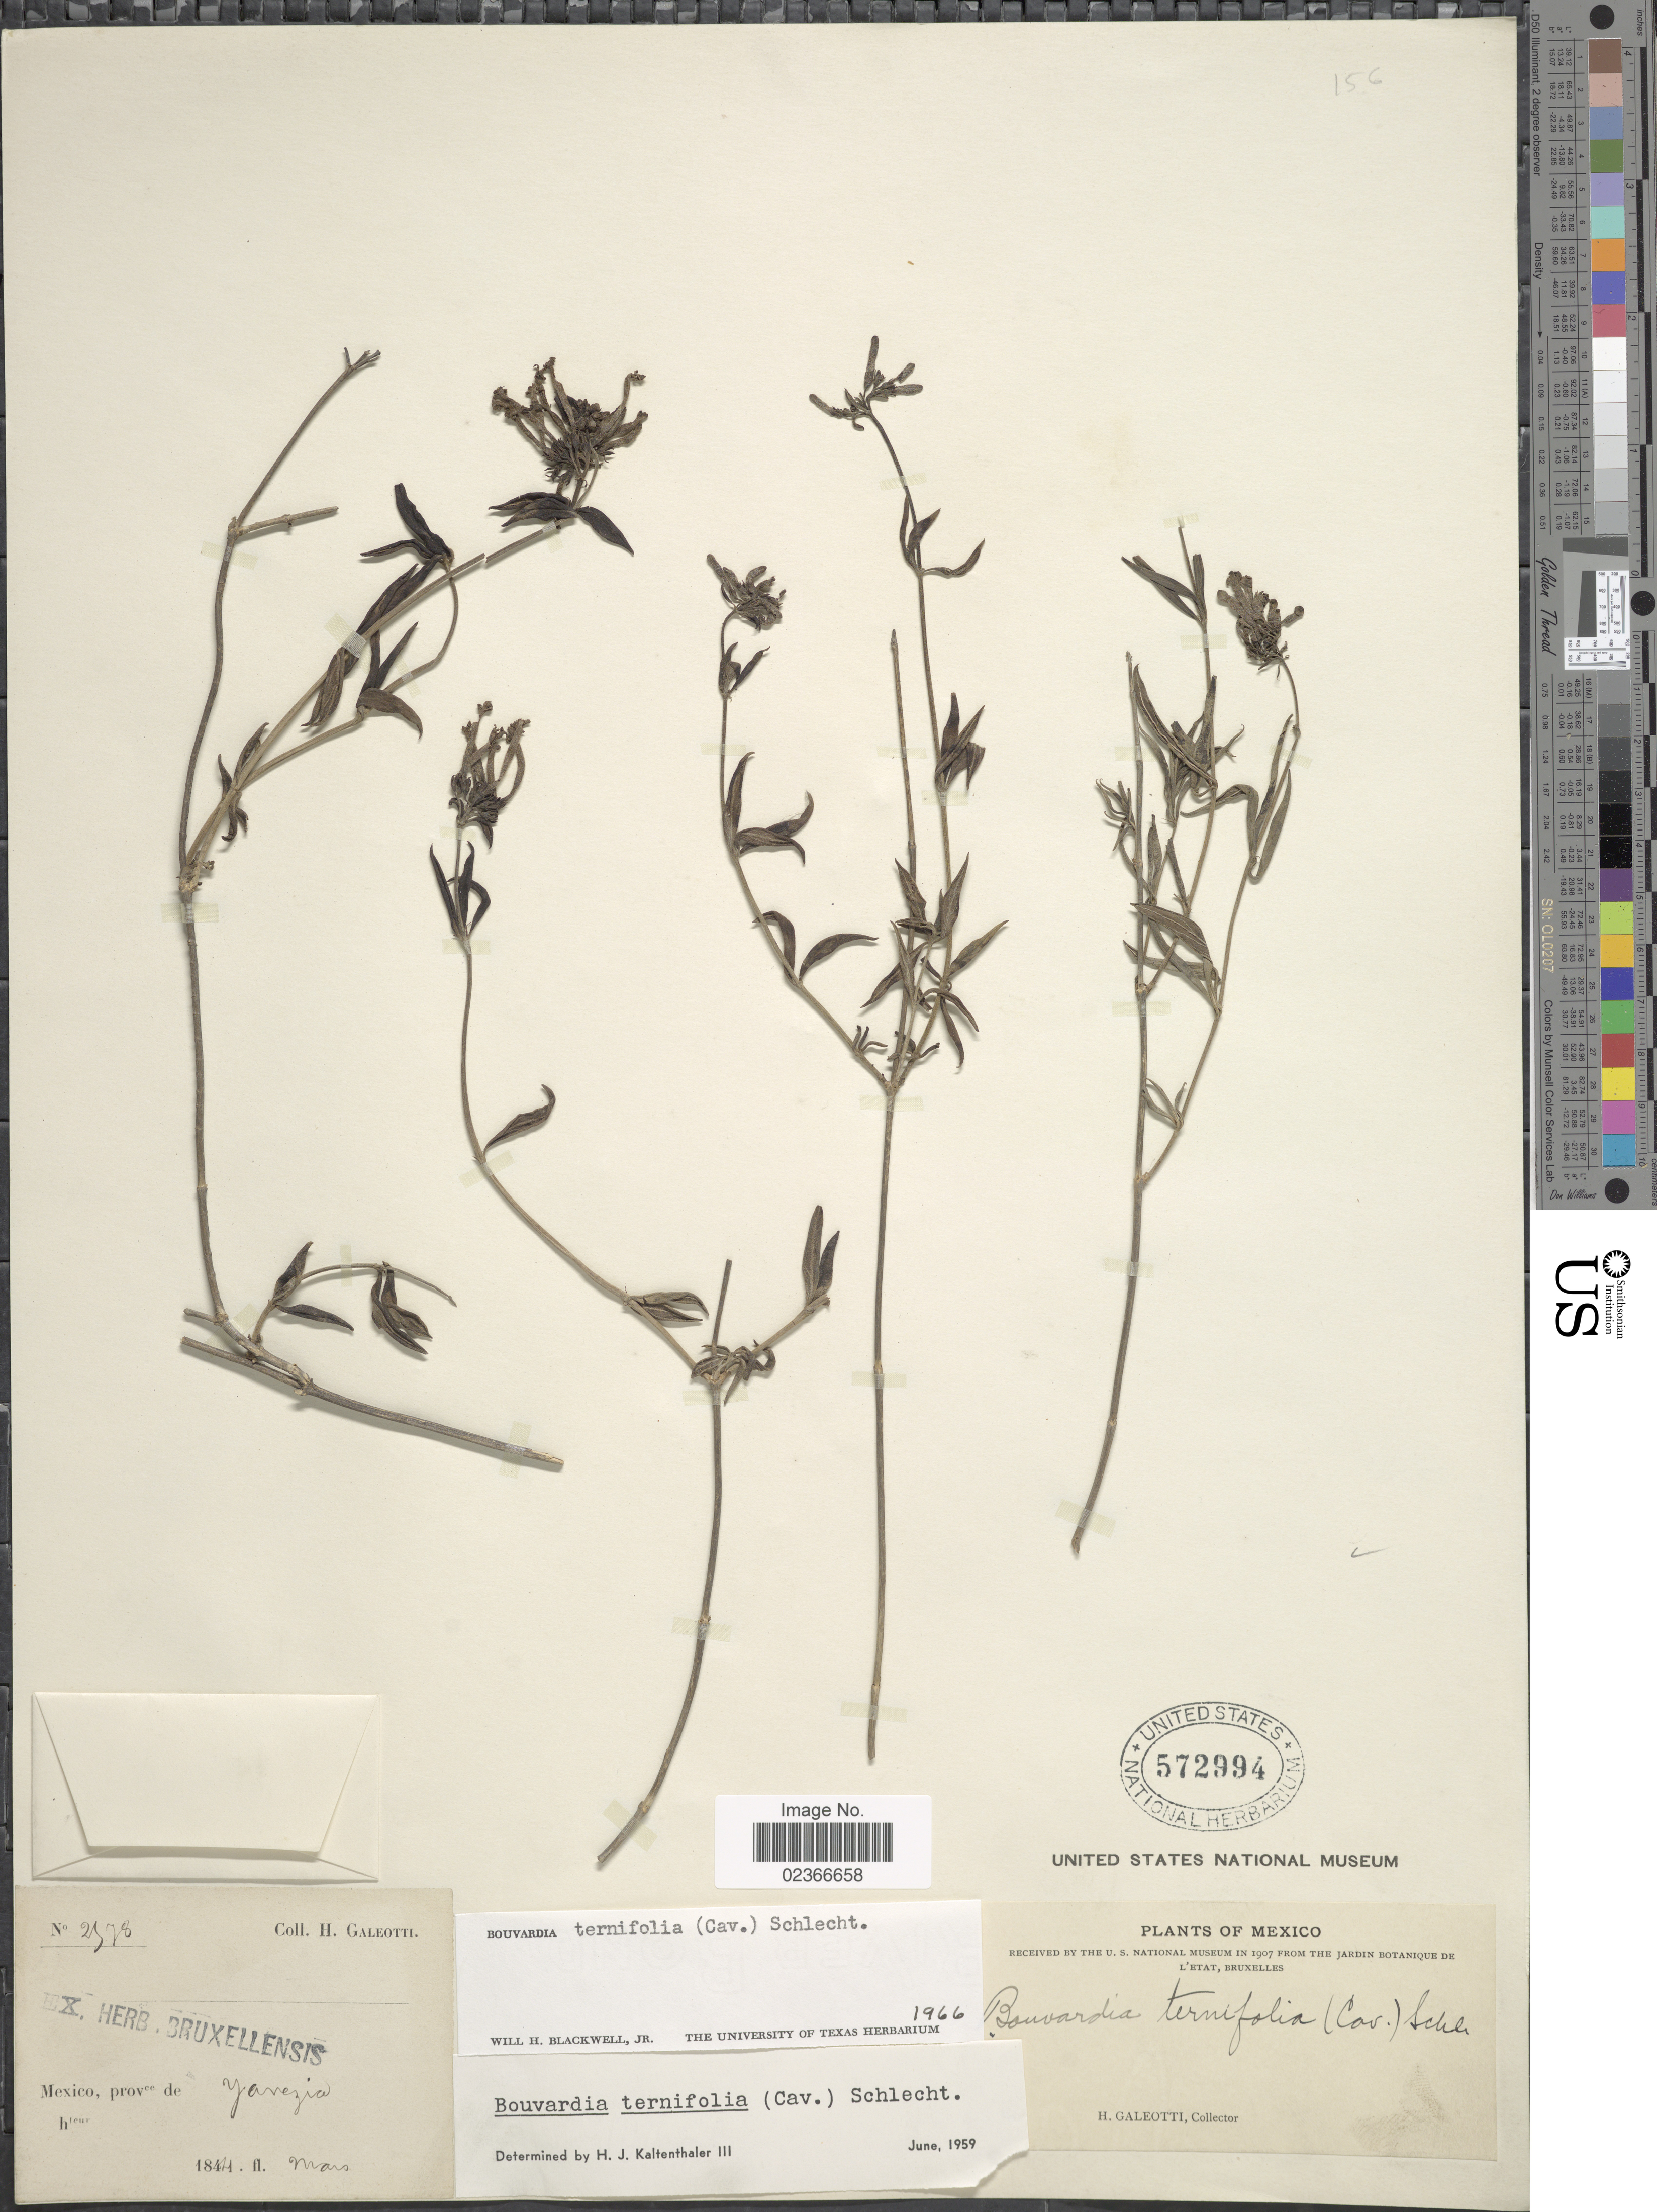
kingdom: Plantae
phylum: Tracheophyta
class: Magnoliopsida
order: Gentianales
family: Rubiaceae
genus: Bouvardia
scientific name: Bouvardia ternifolia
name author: (Cav.) Schltdl.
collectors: H. G. Galeotti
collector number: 2978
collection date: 1844-03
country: Mexico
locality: Procce. De Yanezia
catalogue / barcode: US 572994